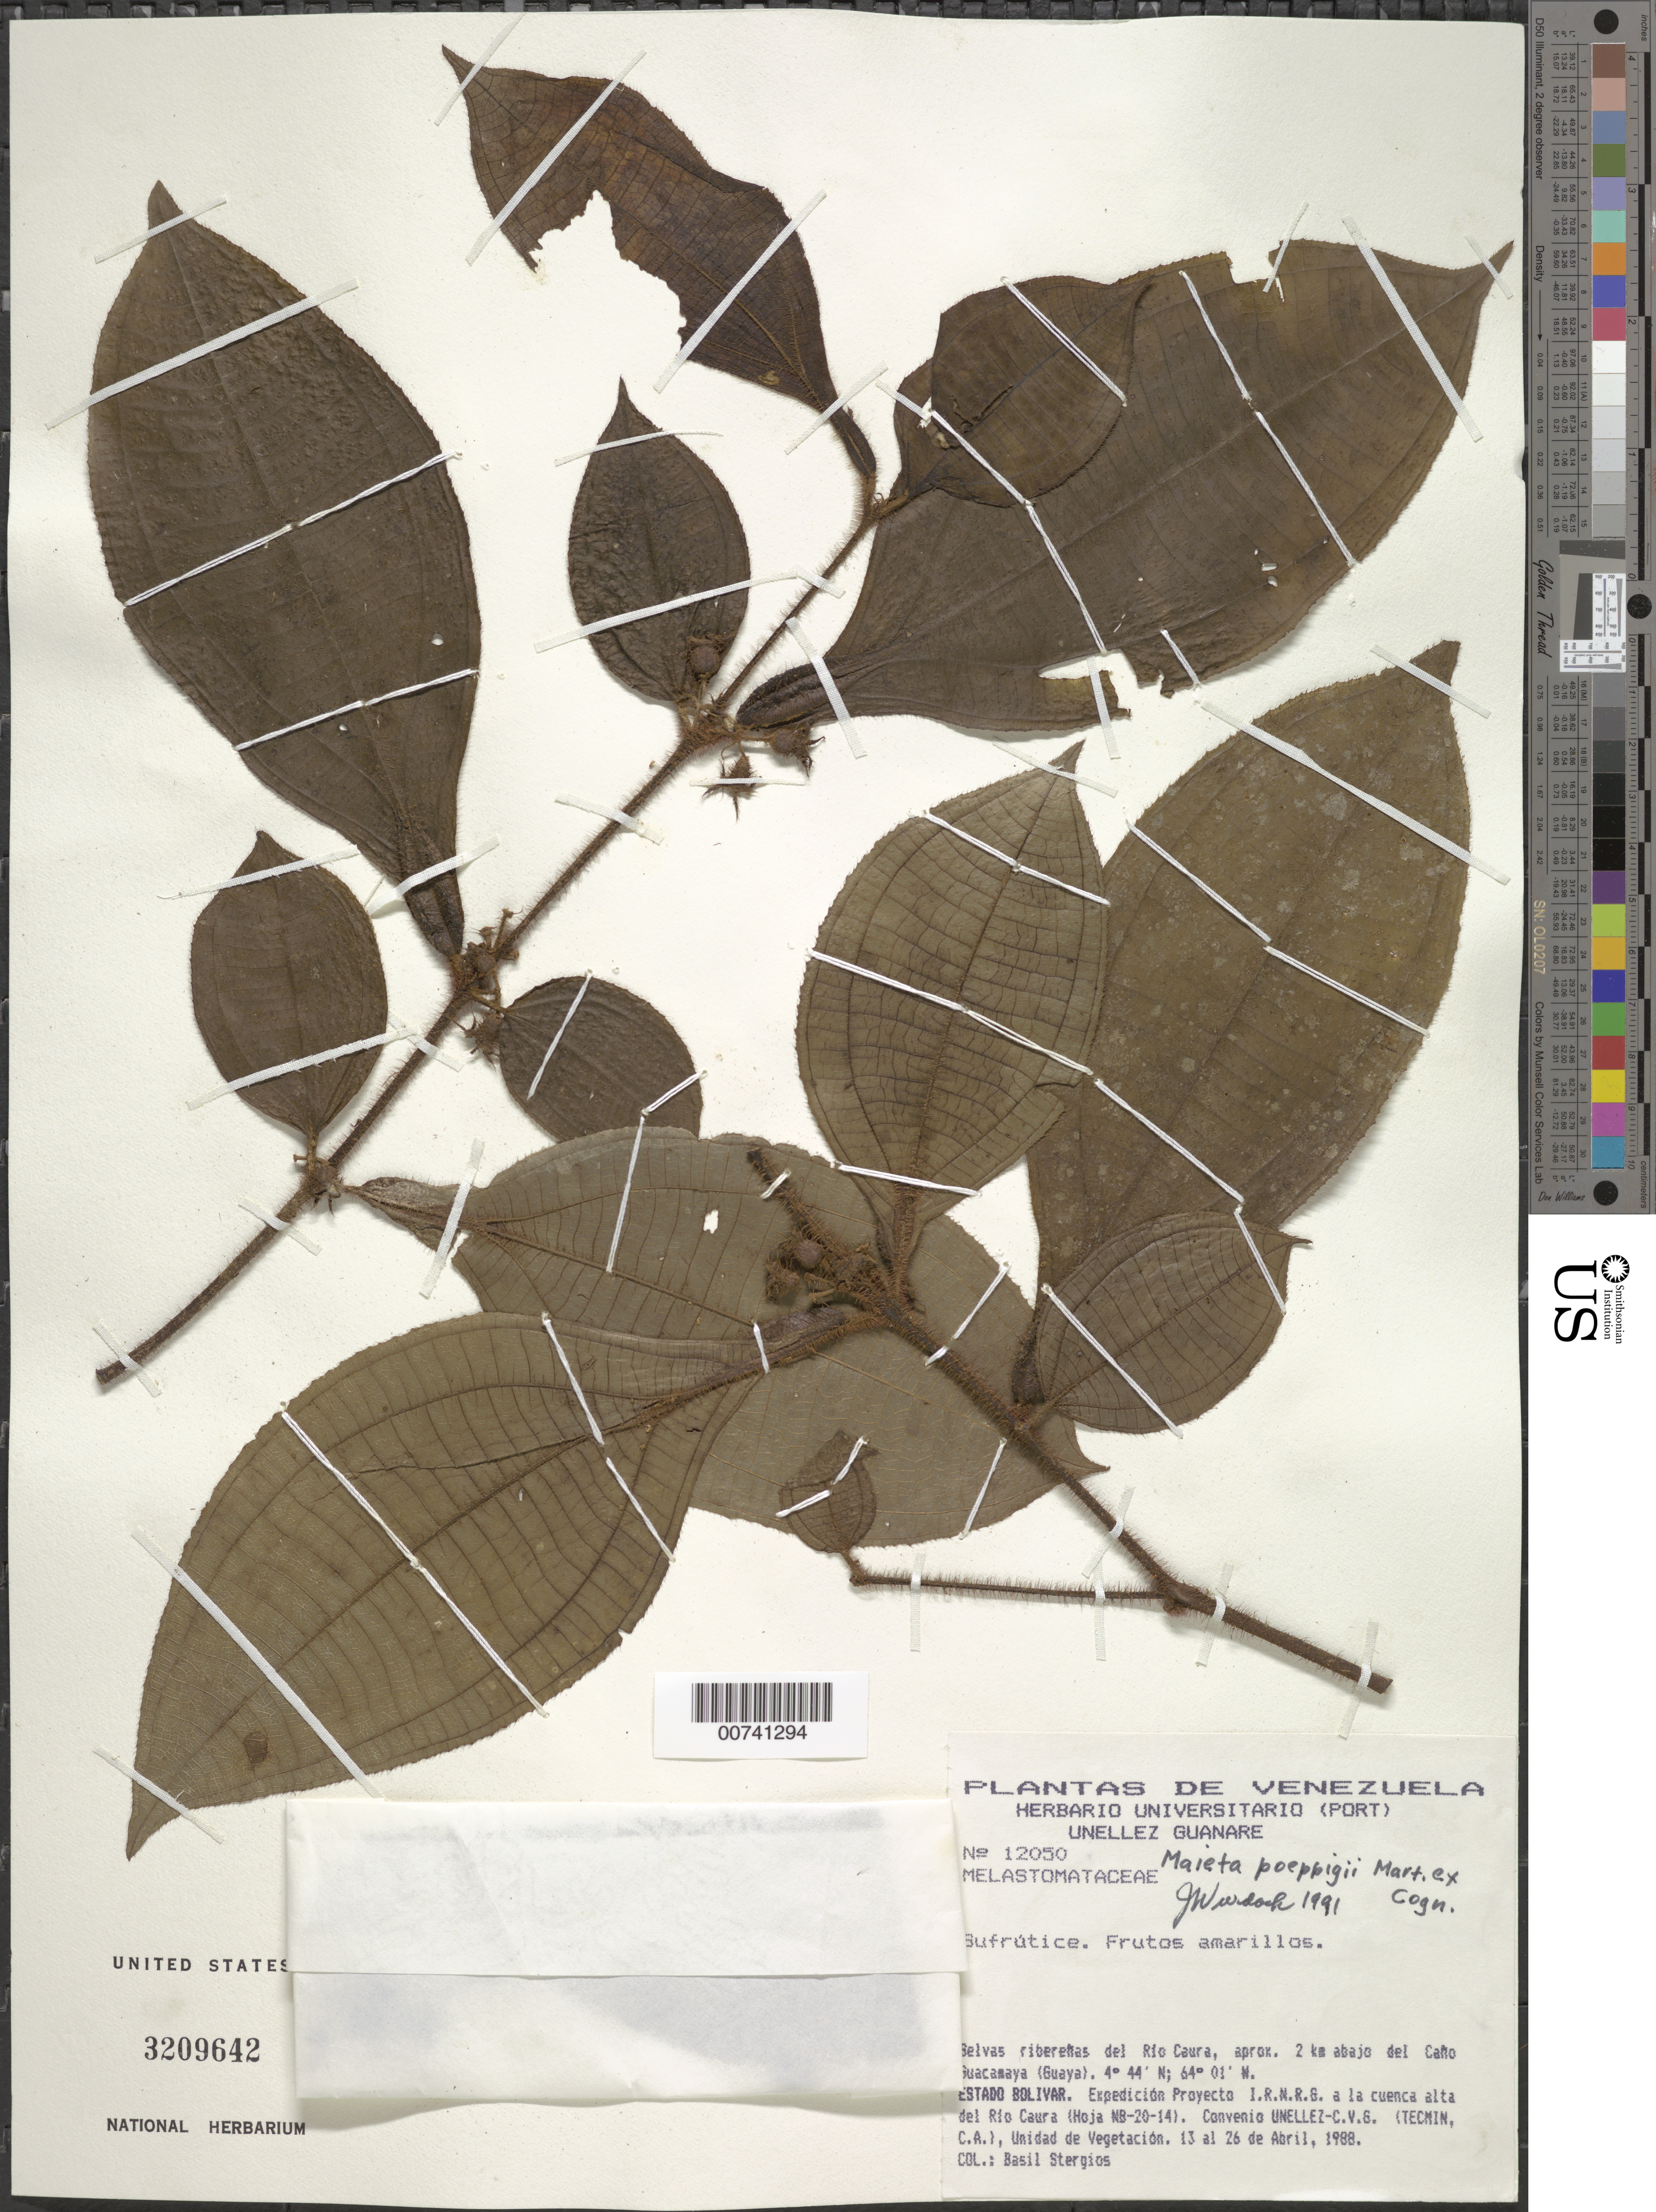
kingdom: Plantae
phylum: Tracheophyta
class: Magnoliopsida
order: Myrtales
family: Melastomataceae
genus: Maieta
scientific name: Maieta poeppigii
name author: Mart. ex Cogn.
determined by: Wurdack, John J., (US), US (UNITED STATES)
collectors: B. G. Stergios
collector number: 12050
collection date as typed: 13-Apr-88 to 26-Apr-88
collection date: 1988-04-13/1988-04-26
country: Venezuela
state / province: Bolívar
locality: Río Caura, 2 km del Caño Guacamaya (Guaya)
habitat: Selvas riberenas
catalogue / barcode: US 3209642